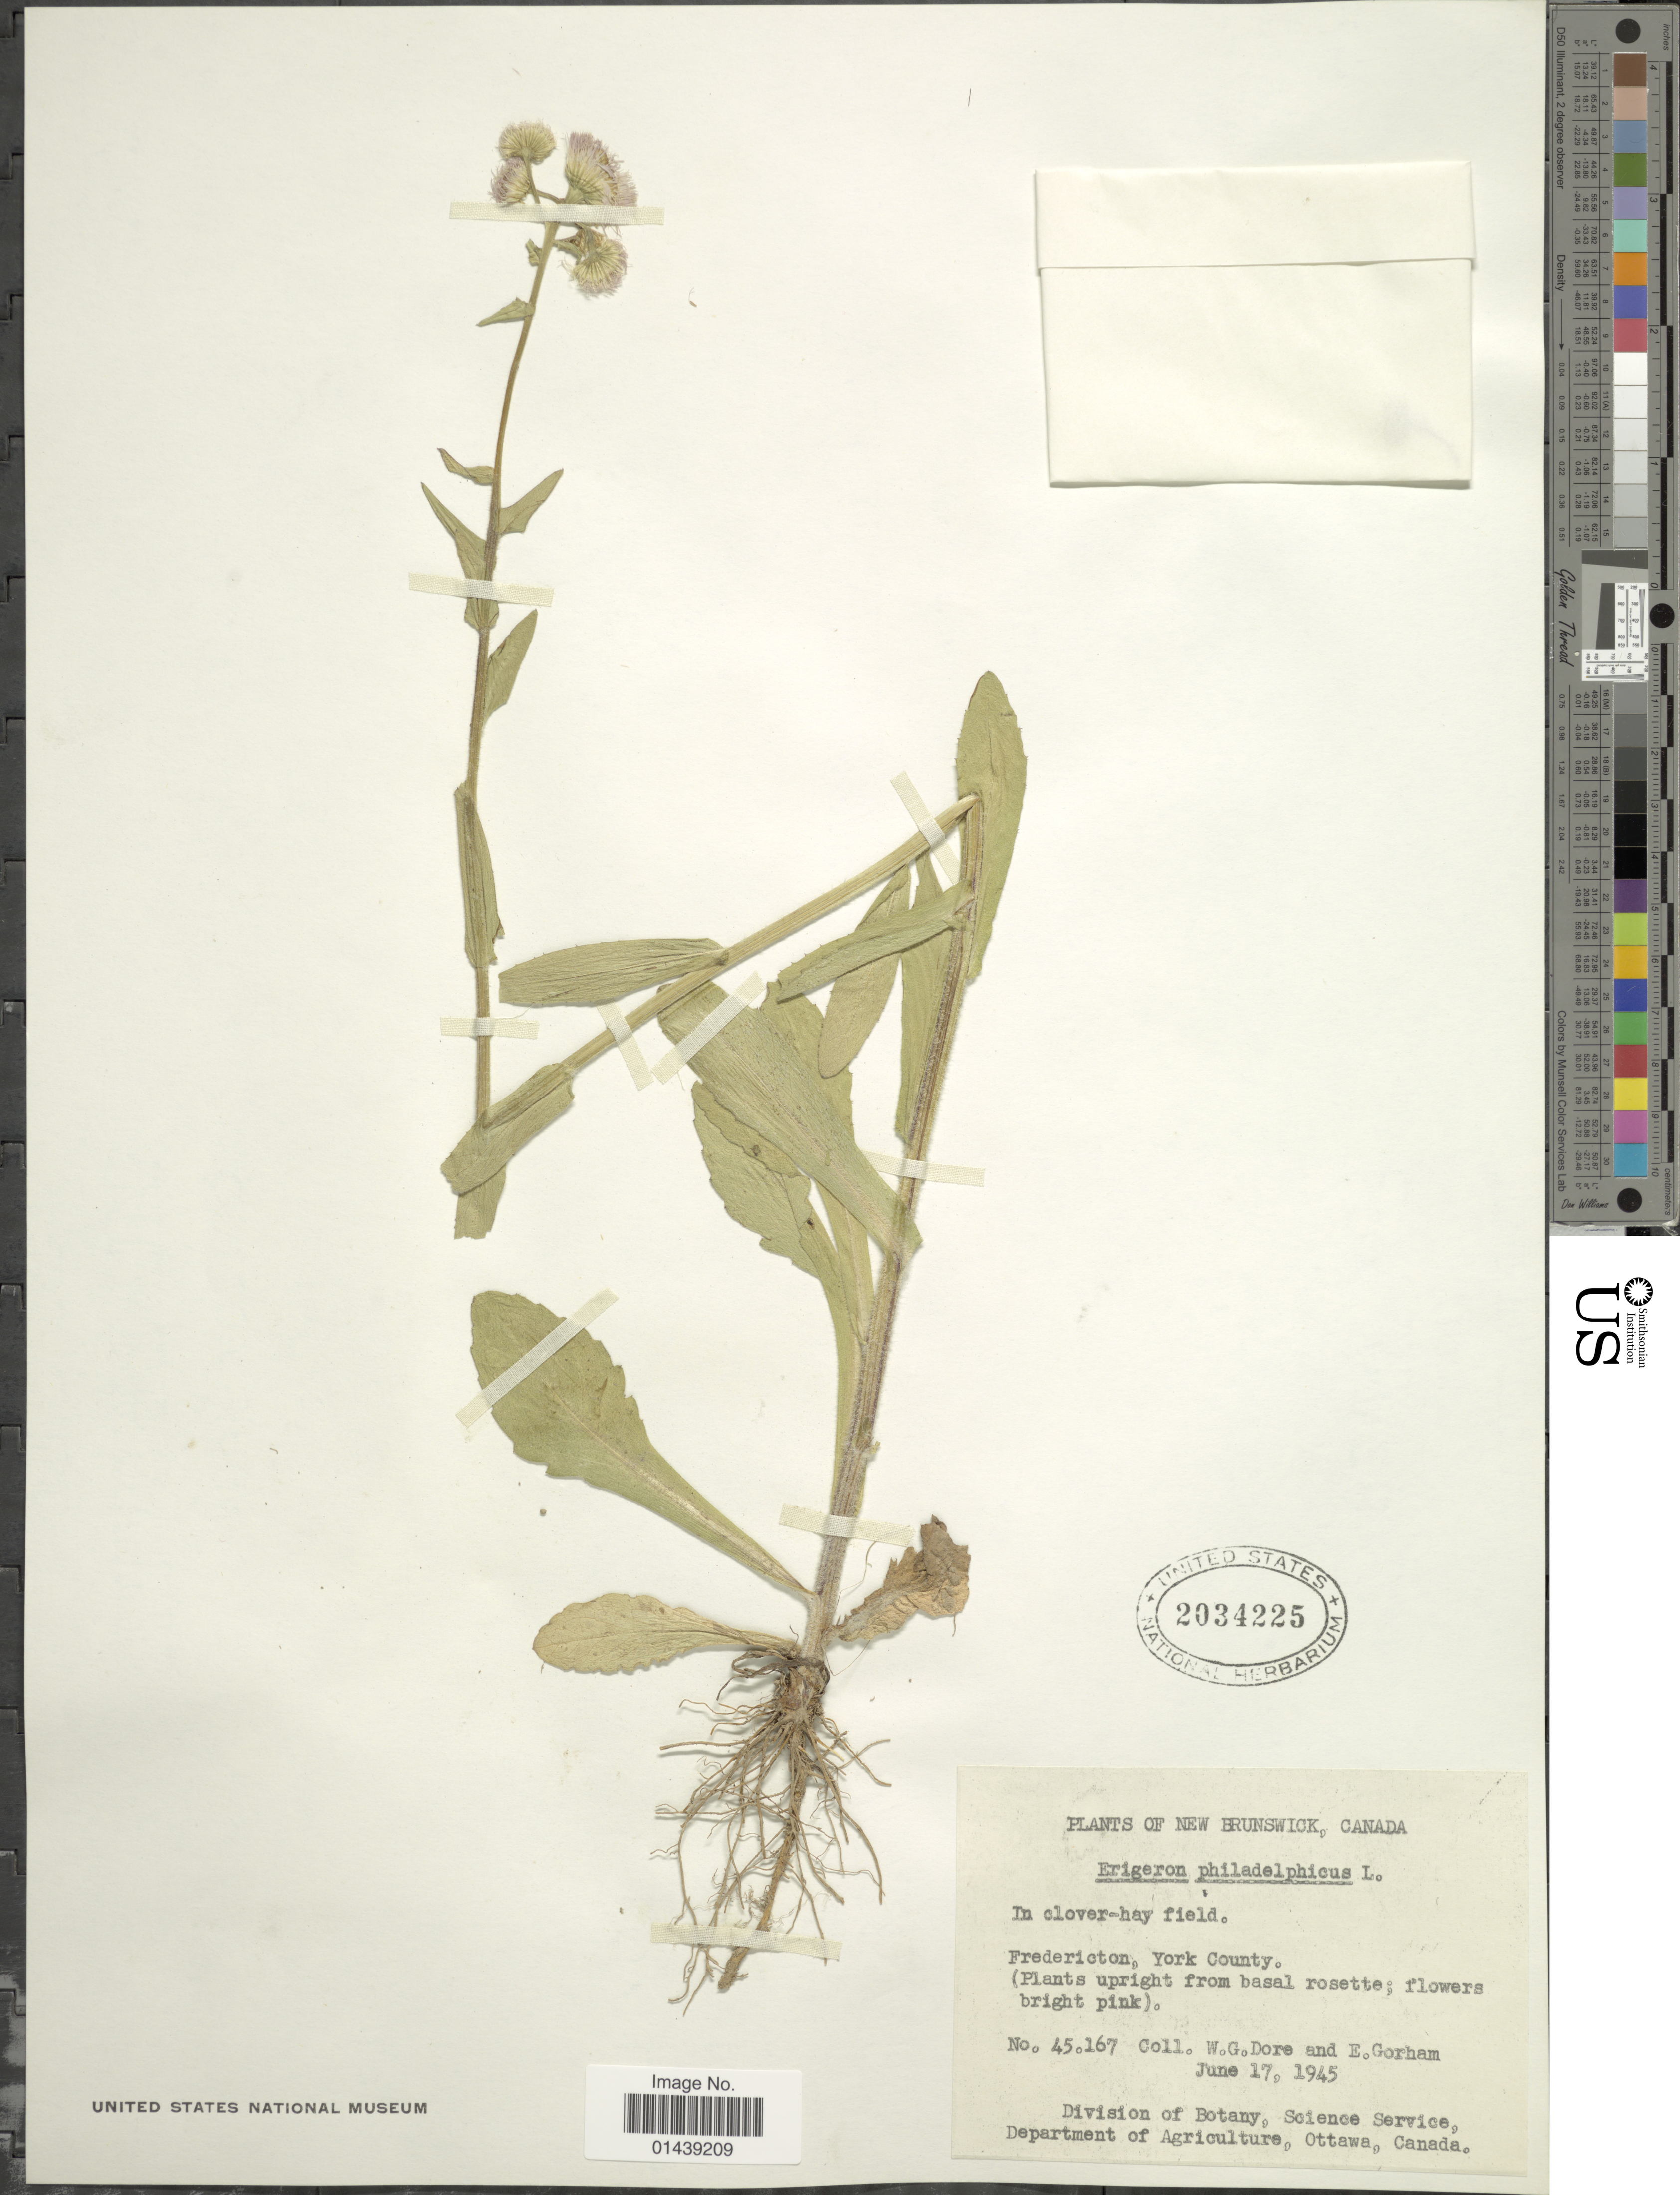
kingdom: Plantae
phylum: Tracheophyta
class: Magnoliopsida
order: Asterales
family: Asteraceae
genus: Erigeron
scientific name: Erigeron philadelphicus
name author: L.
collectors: W. Dore & E. Gorham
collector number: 45167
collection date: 1945-06-17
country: Canada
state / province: New Brunswick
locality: Fredericton, York County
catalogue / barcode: US 2034225